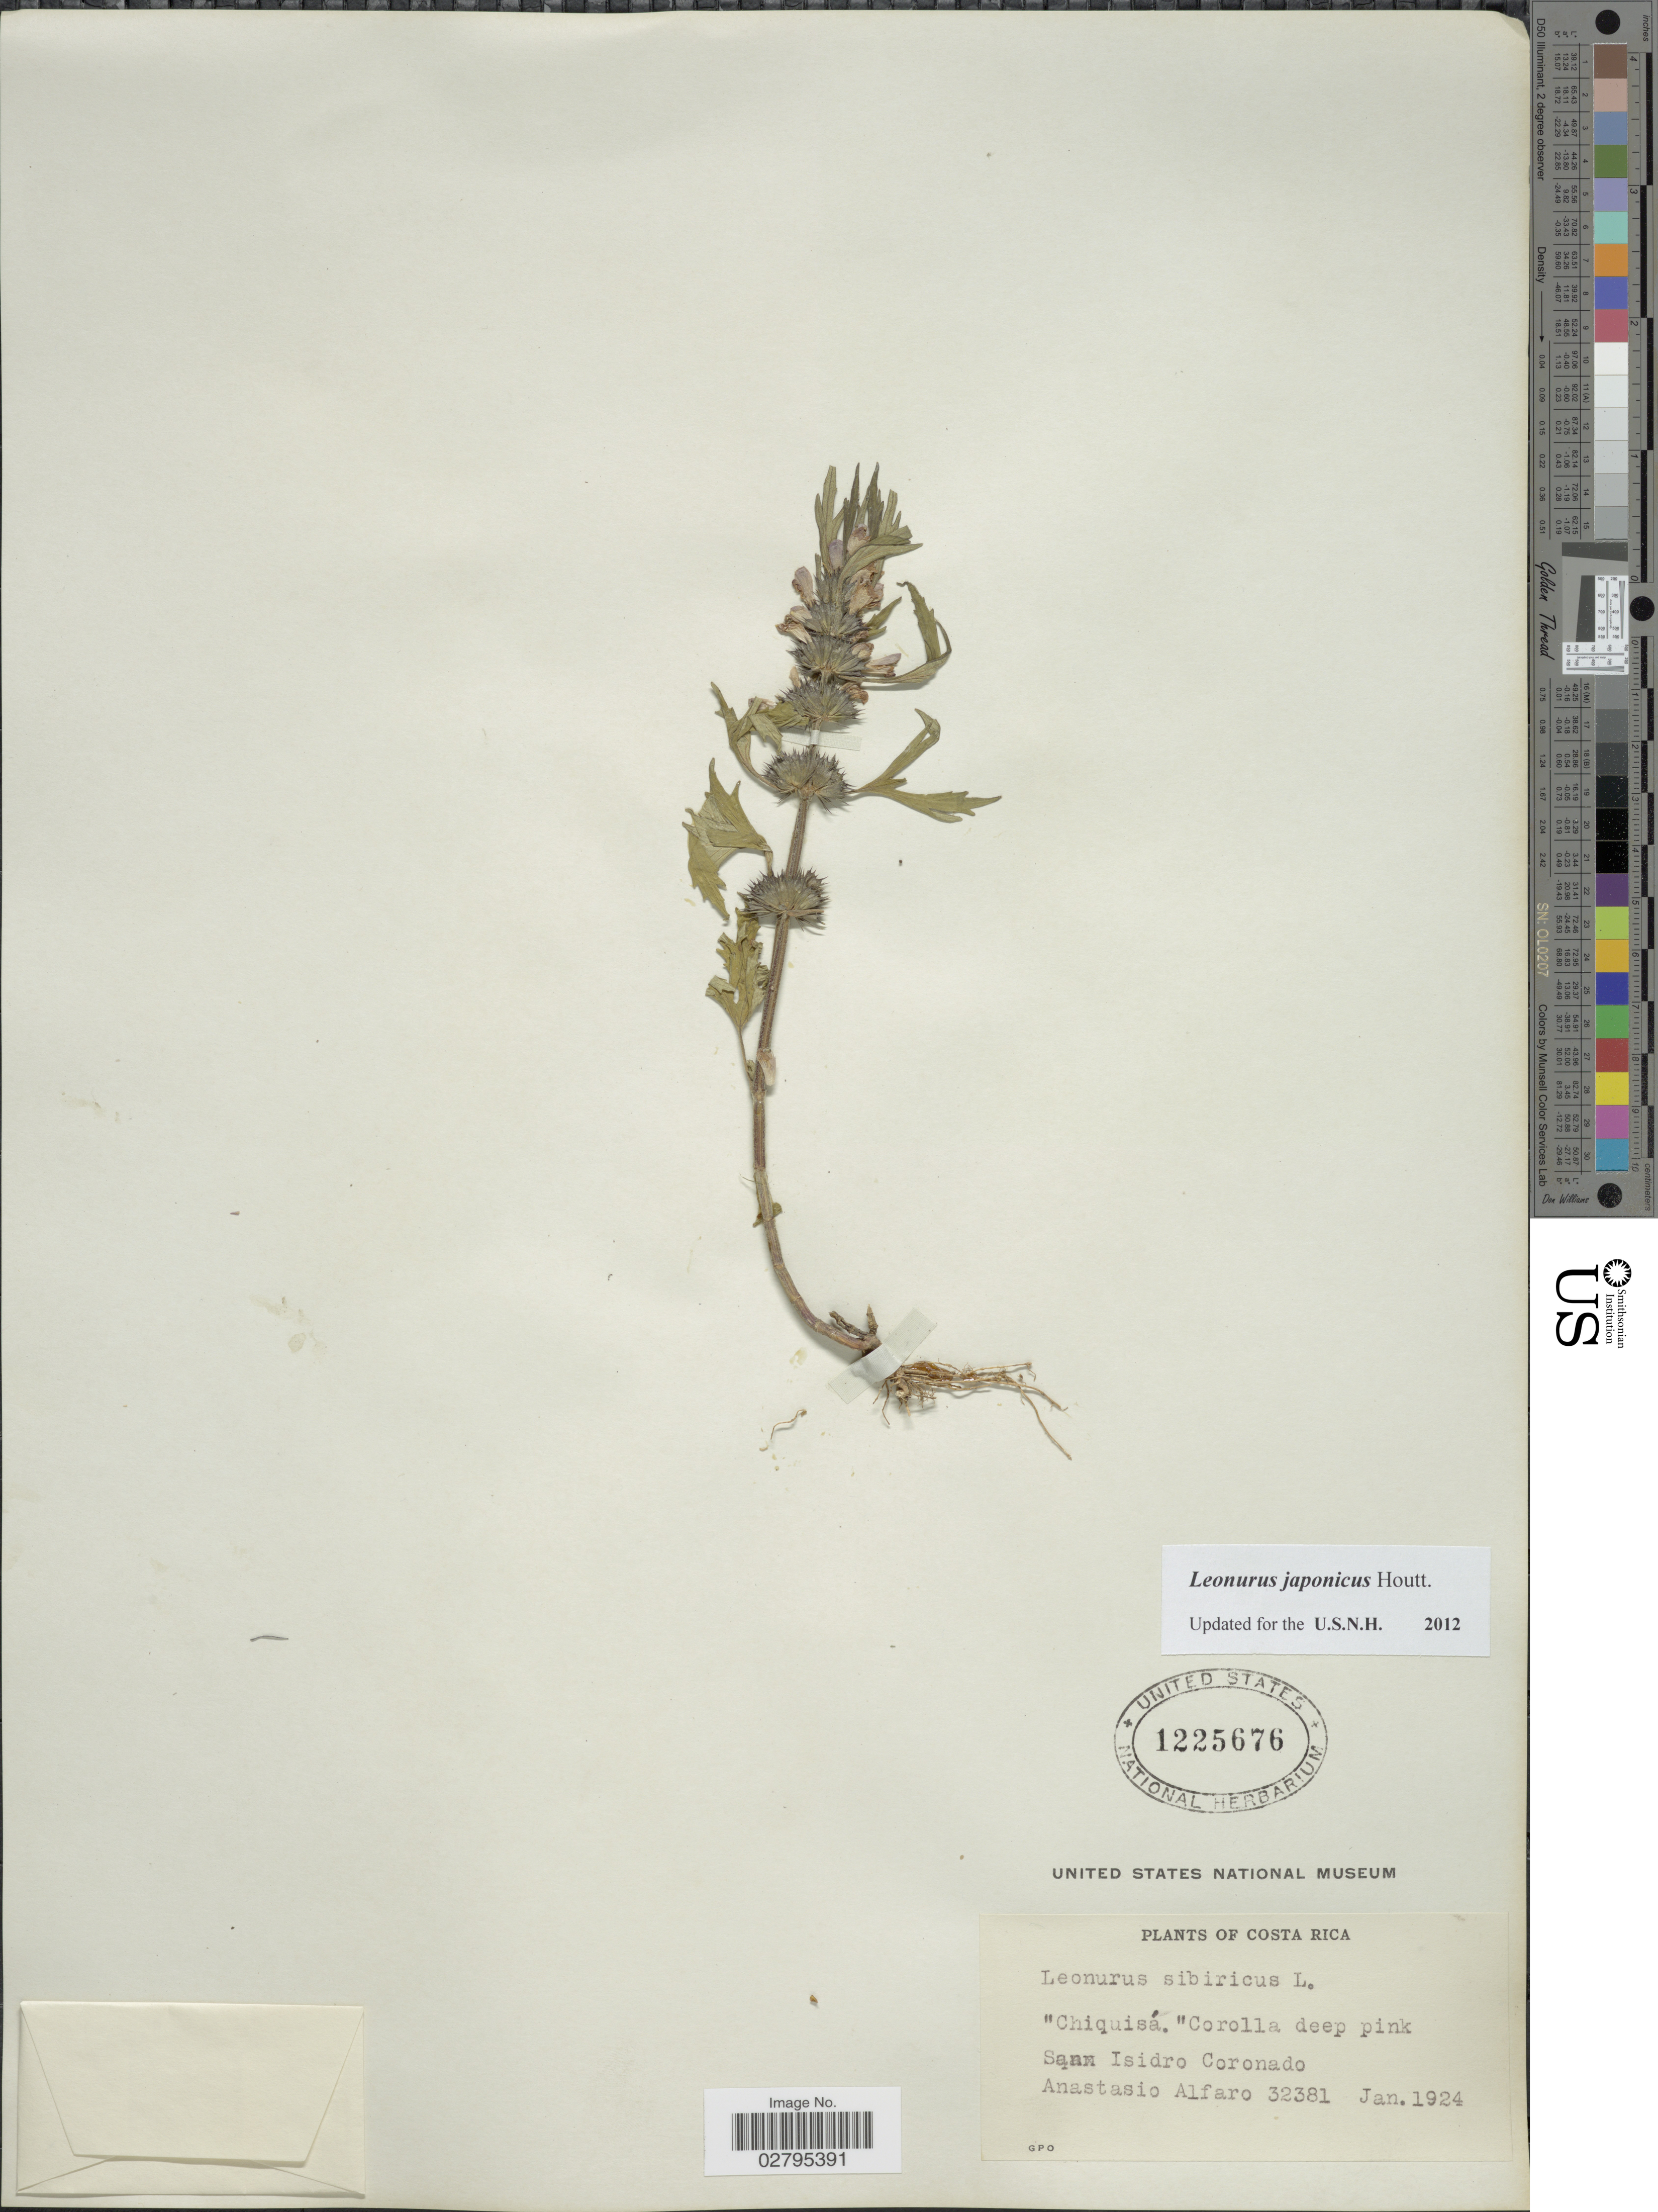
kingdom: Plantae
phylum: Tracheophyta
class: Magnoliopsida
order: Lamiales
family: Lamiaceae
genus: Leonurus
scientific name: Leonurus japonicus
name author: Houtt.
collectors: A. Alfaro Gonzalez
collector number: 32381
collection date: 1924-01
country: Costa Rica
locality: San Isidro Coronado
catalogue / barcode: US 1225676